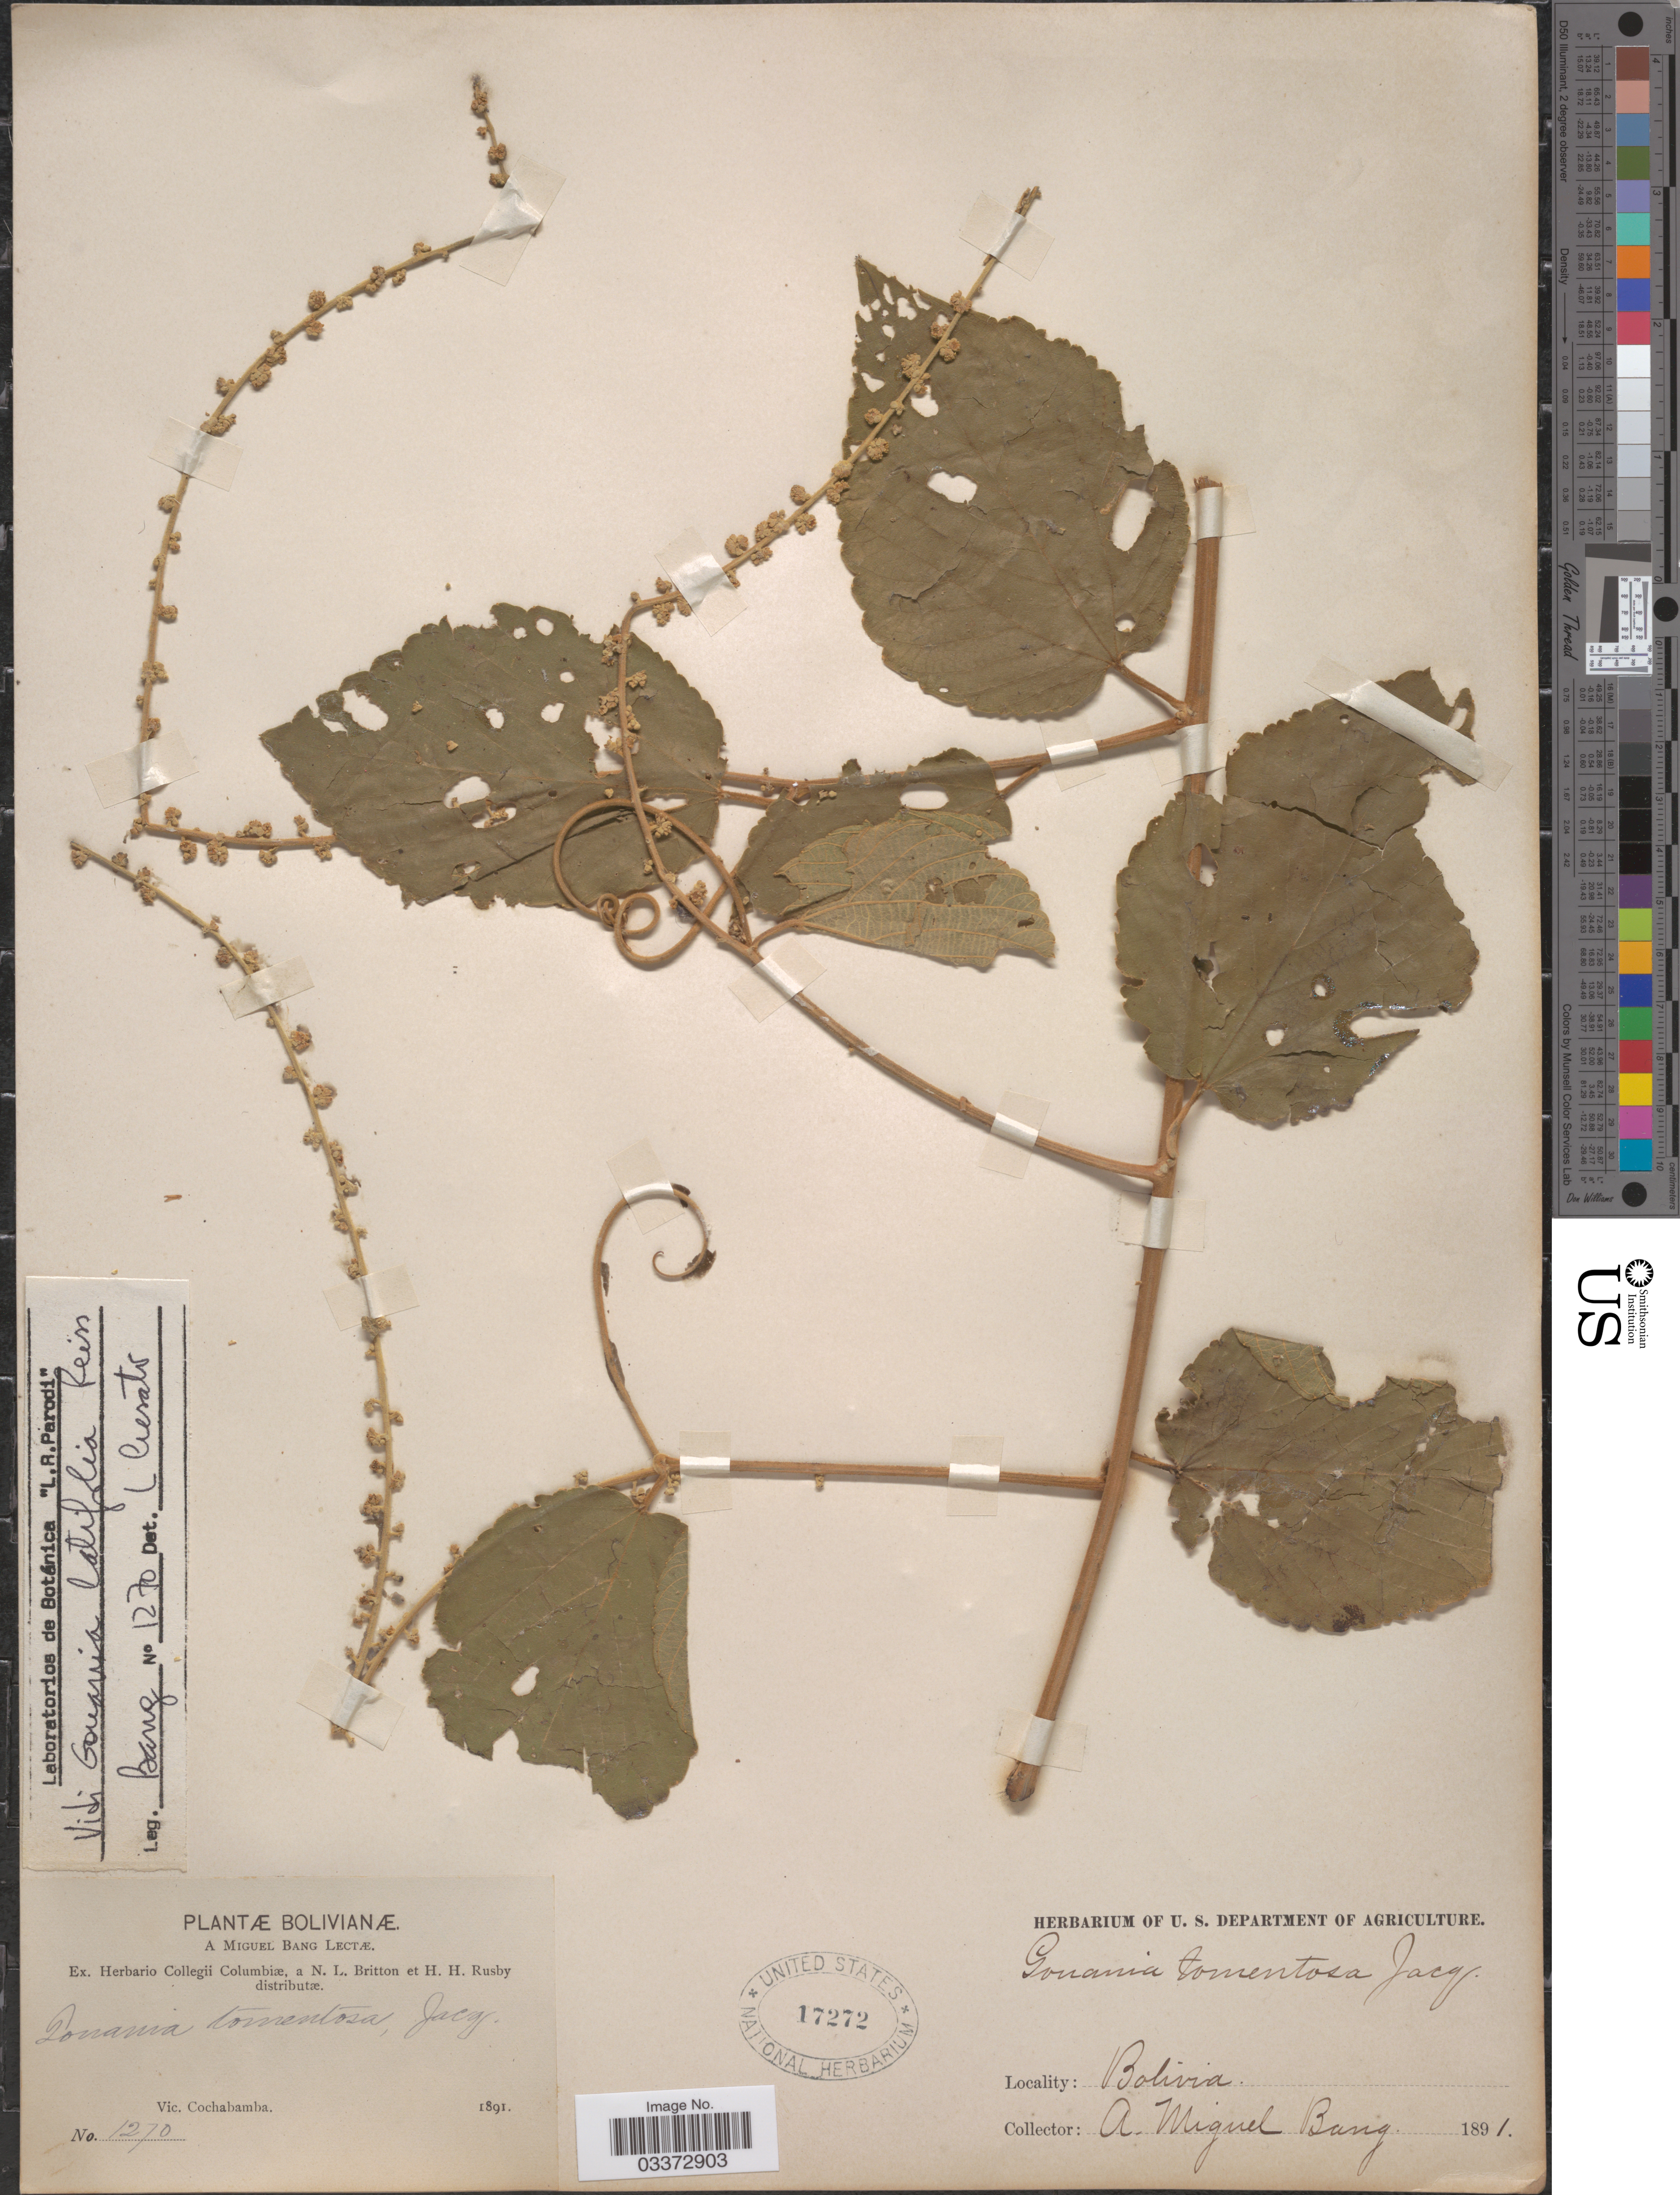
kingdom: Plantae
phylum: Tracheophyta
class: Magnoliopsida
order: Rosales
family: Rhamnaceae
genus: Gouania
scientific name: Gouania latifolia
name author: Reissek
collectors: M. Bang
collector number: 1270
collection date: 1891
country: Bolivia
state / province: Cochabamba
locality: Vic. Cochabamba.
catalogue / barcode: US 17272